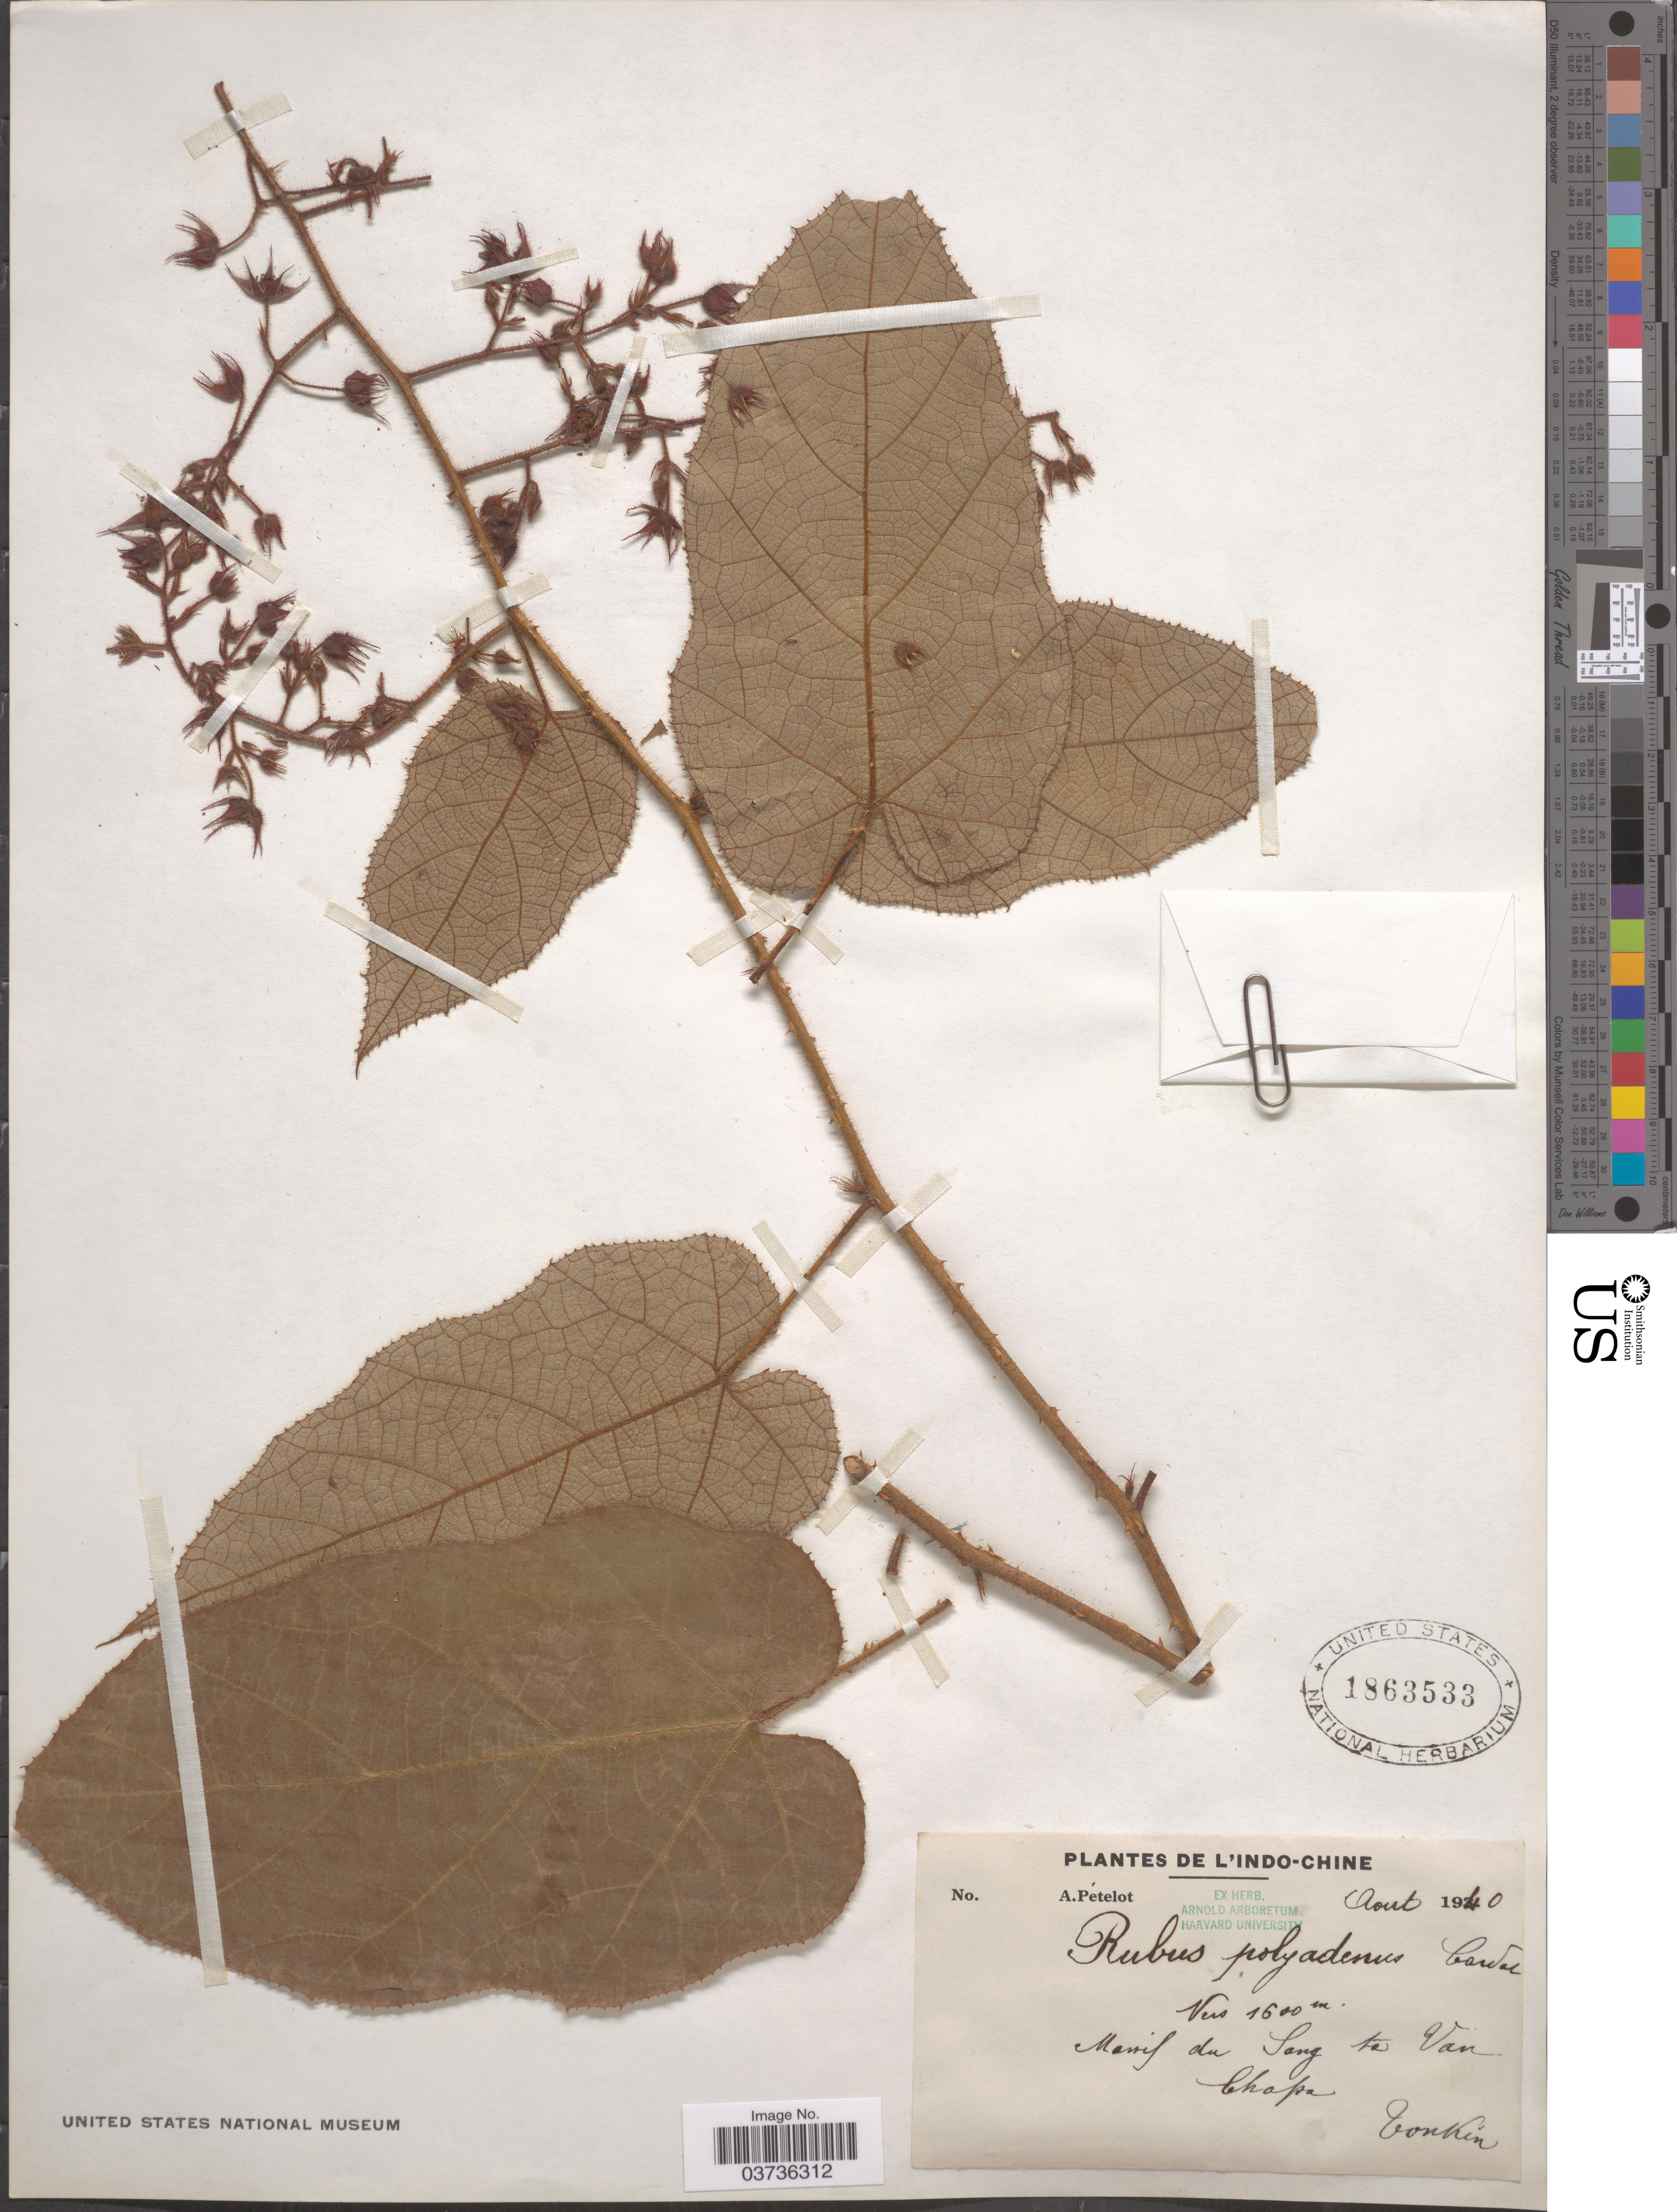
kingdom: Plantae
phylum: Tracheophyta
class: Magnoliopsida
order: Rosales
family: Rosaceae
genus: Rubus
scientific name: Rubus polyadenus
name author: Cardot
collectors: A. Petelot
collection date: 1940-08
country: Vietnam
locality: L'indo-Chine. Massif du Song ta Van Chapa. Tonkin.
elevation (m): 1600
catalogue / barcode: US 1863533